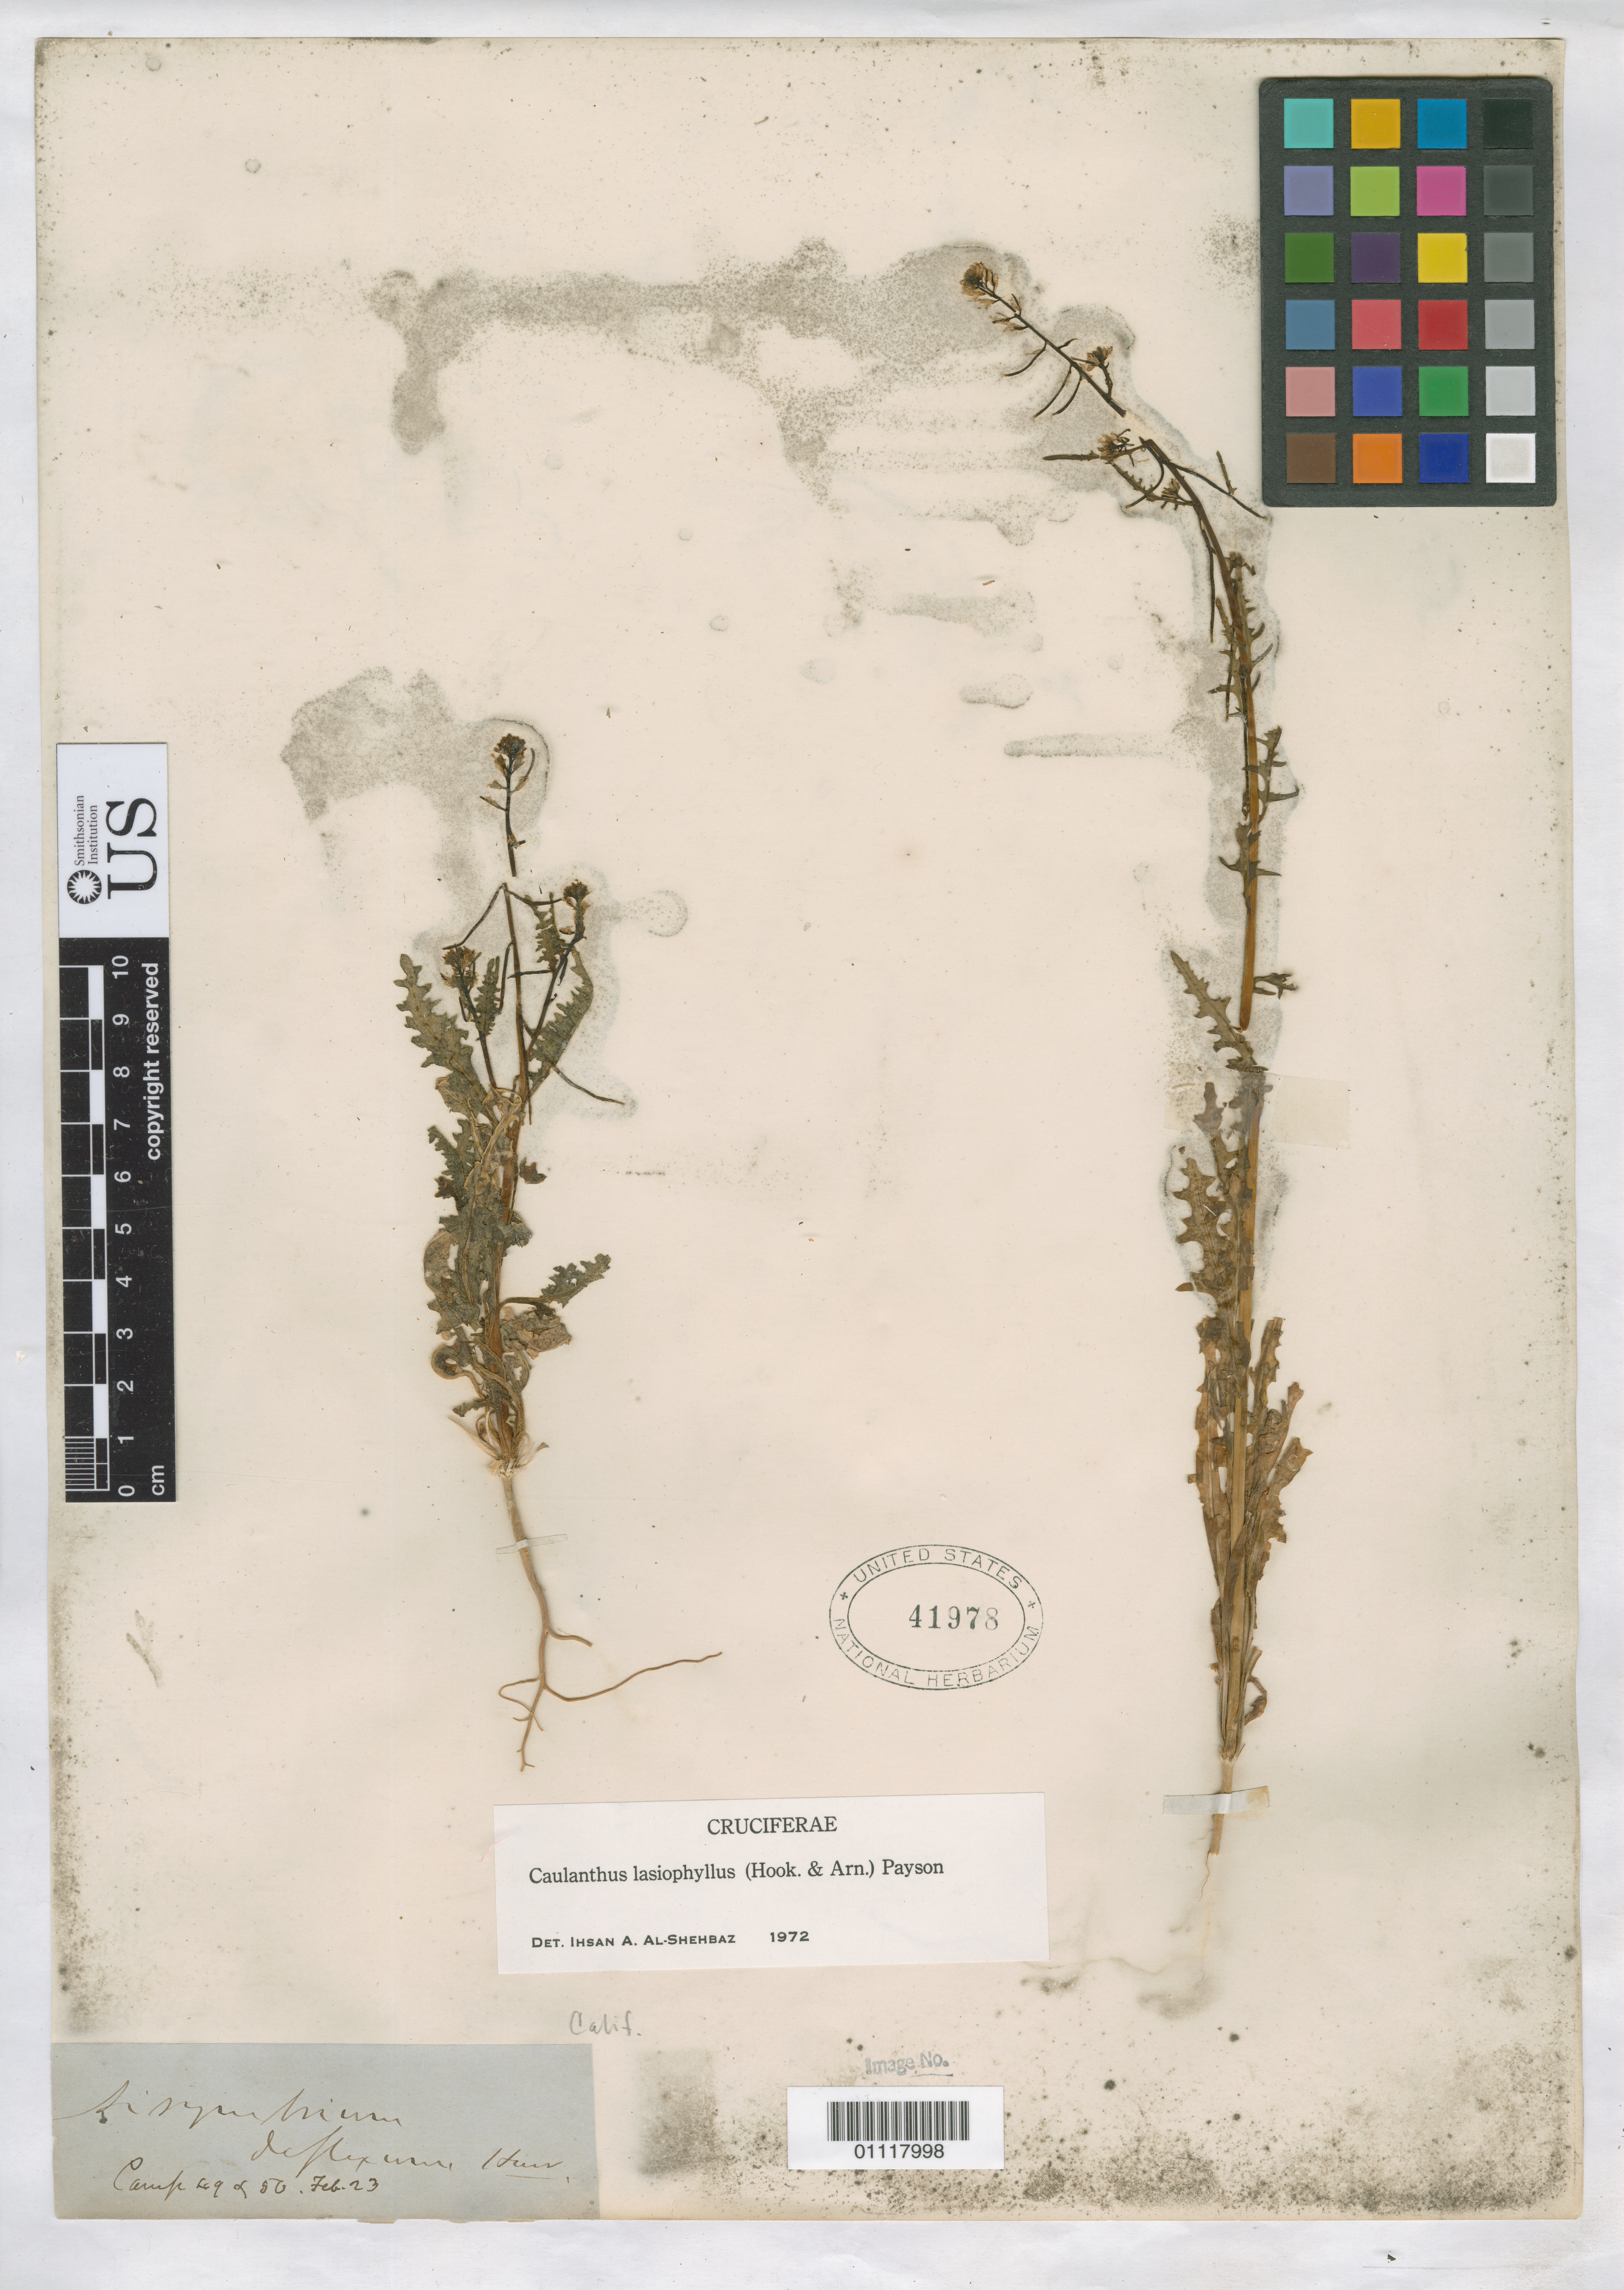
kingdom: Plantae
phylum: Tracheophyta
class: Magnoliopsida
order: Brassicales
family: Brassicaceae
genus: Caulanthus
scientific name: Caulanthus lasiophyllus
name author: (Hook. & Arn.) Payson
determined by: Al-Shehbaz, I. A., (MO), Missouri Botanical Garden (UNITED STATES)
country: United States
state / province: California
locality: Camp 49 & 56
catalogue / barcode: US 41978